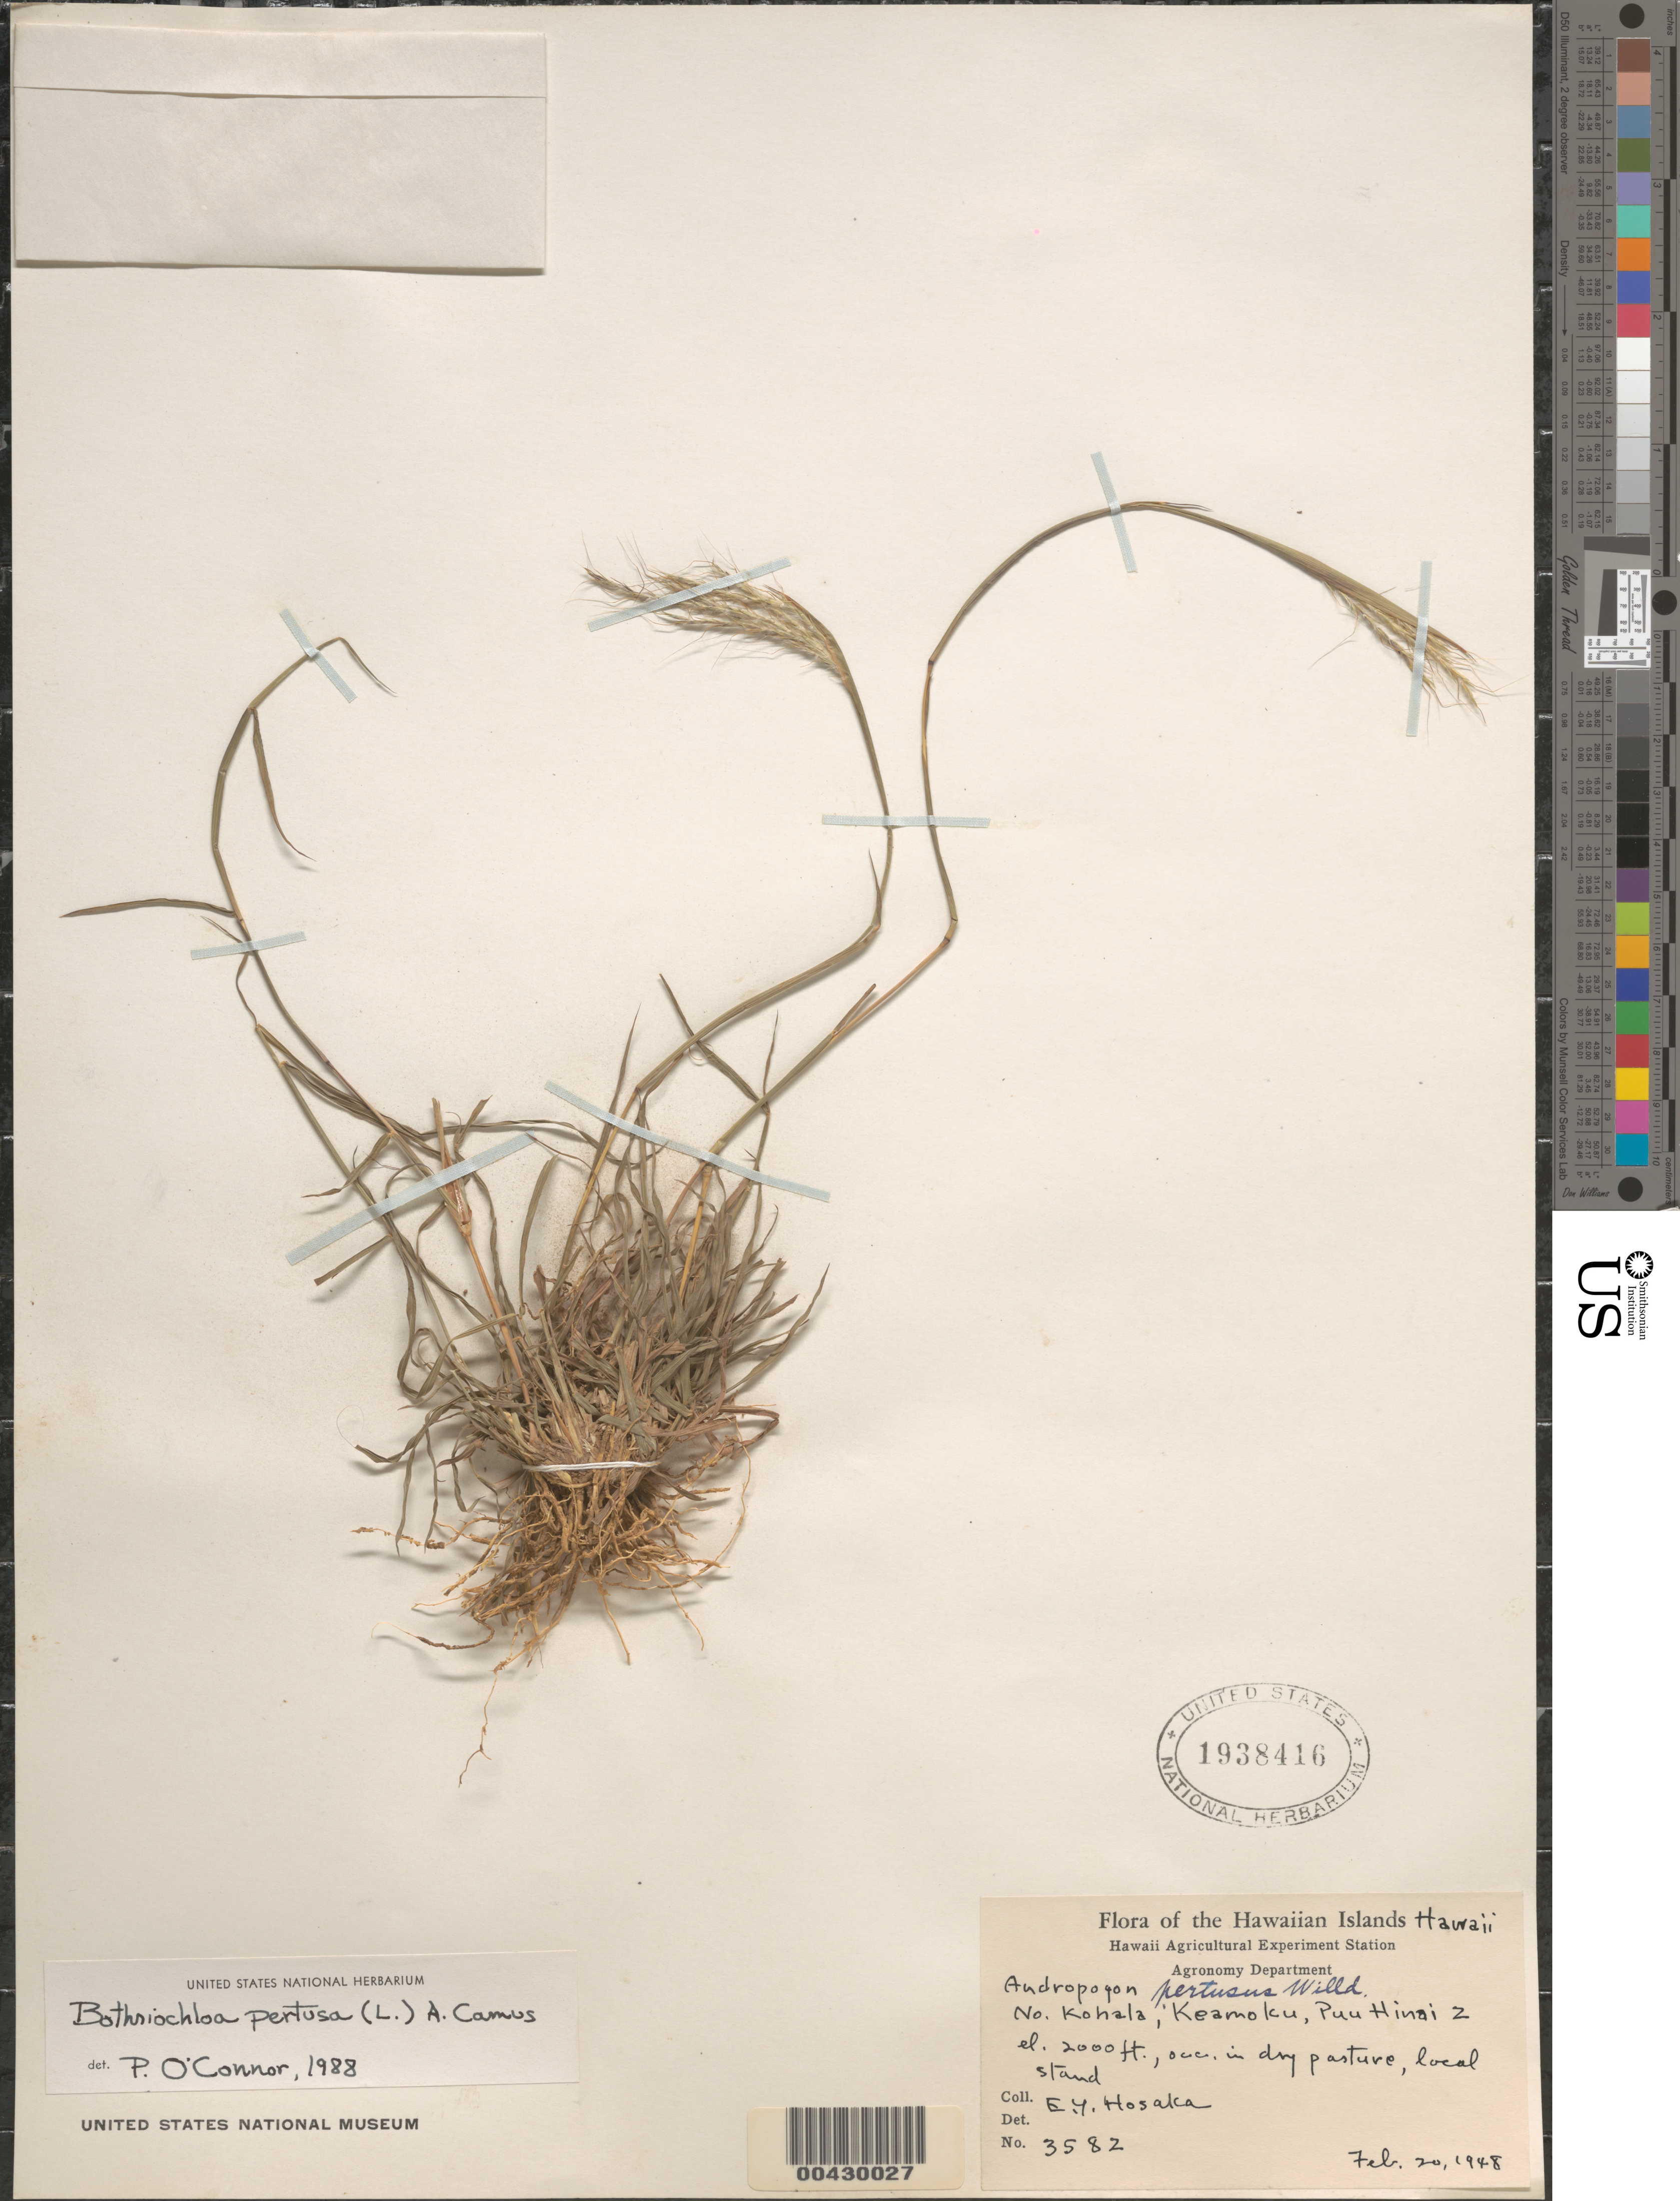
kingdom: Plantae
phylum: Tracheophyta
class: Liliopsida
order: Poales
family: Poaceae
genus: Bothriochloa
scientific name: Bothriochloa pertusa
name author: (L.) A. Camus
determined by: O'Connor, P.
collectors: E. Y. Hosaka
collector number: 3582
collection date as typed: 20 Feb 1948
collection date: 1948-02-20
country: United States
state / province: Hawaii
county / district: Hawaii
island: Hawaii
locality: North Kohala, Keamoku, Puu Hinai 2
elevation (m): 610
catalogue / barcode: US 1938416